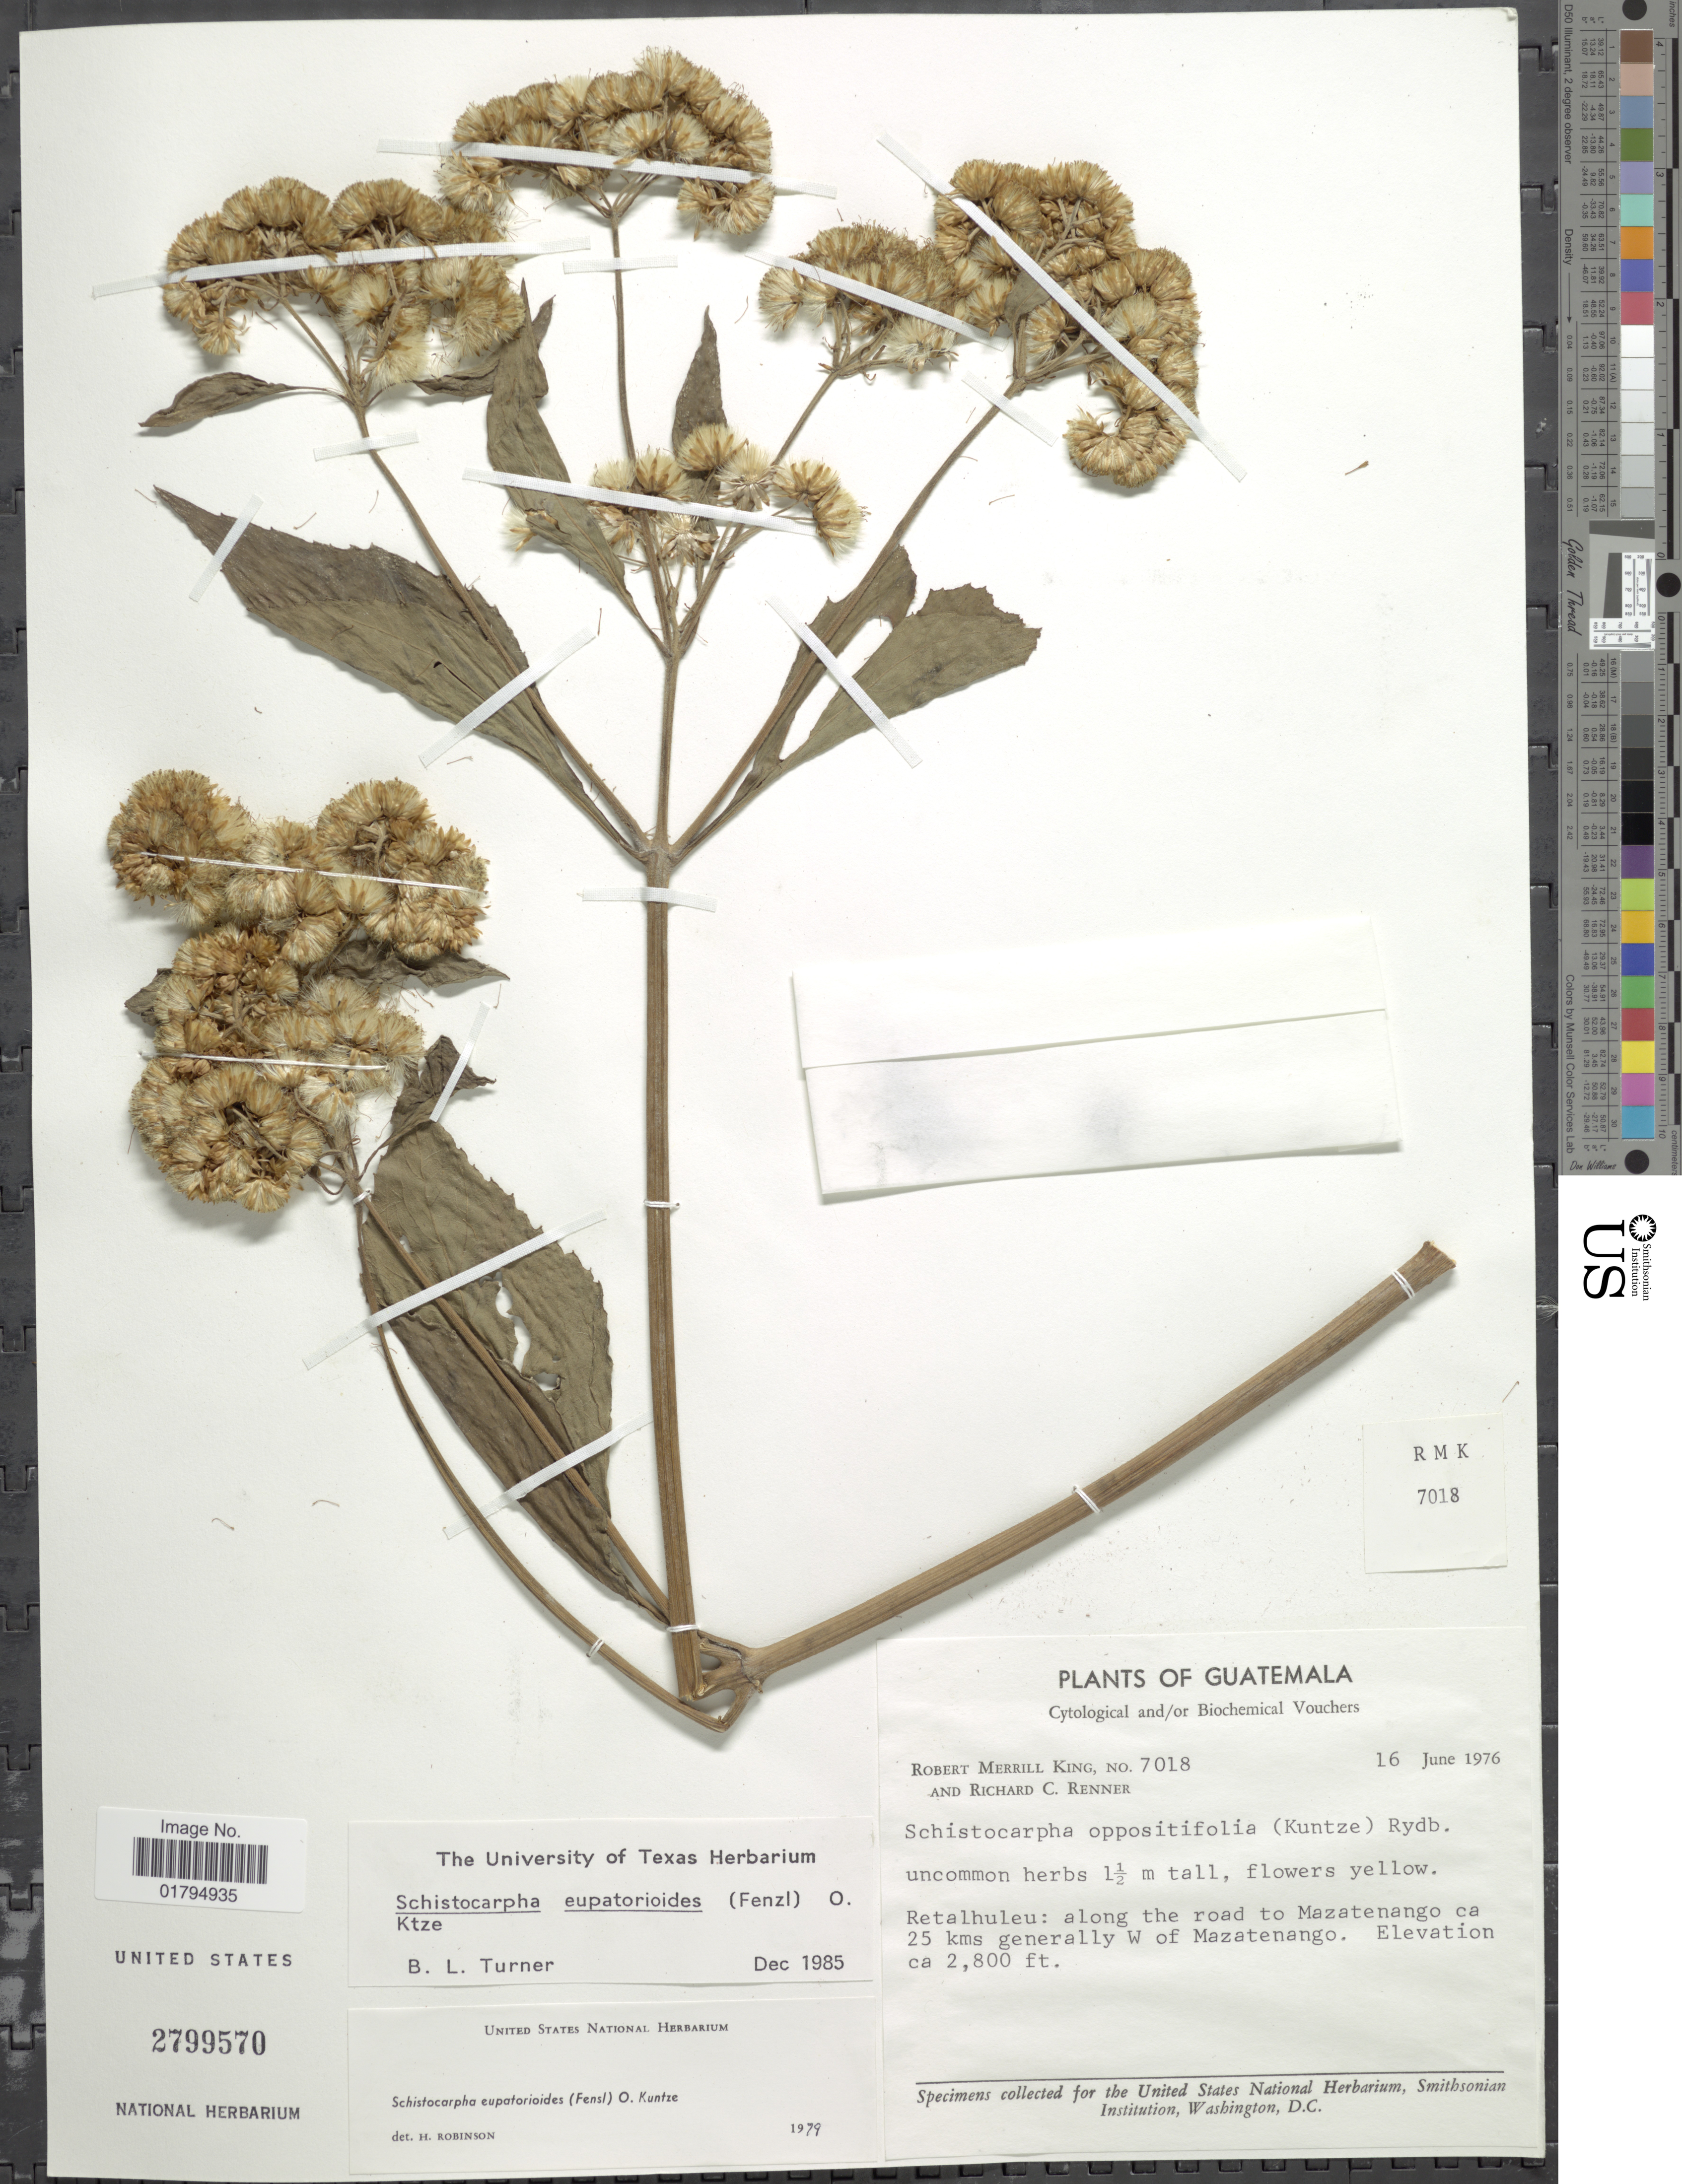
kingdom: Plantae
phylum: Tracheophyta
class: Magnoliopsida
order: Asterales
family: Asteraceae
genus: Schistocarpha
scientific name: Schistocarpha eupatorioides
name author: (Fenzl) Kuntze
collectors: R. M. King & R. C. Renner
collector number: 7018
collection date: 1976-06-16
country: Guatemala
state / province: Retalhuleu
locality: Along the road to Mazatenango ca 25 kms genrally W of mazatenango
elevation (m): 853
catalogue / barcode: US 2799570